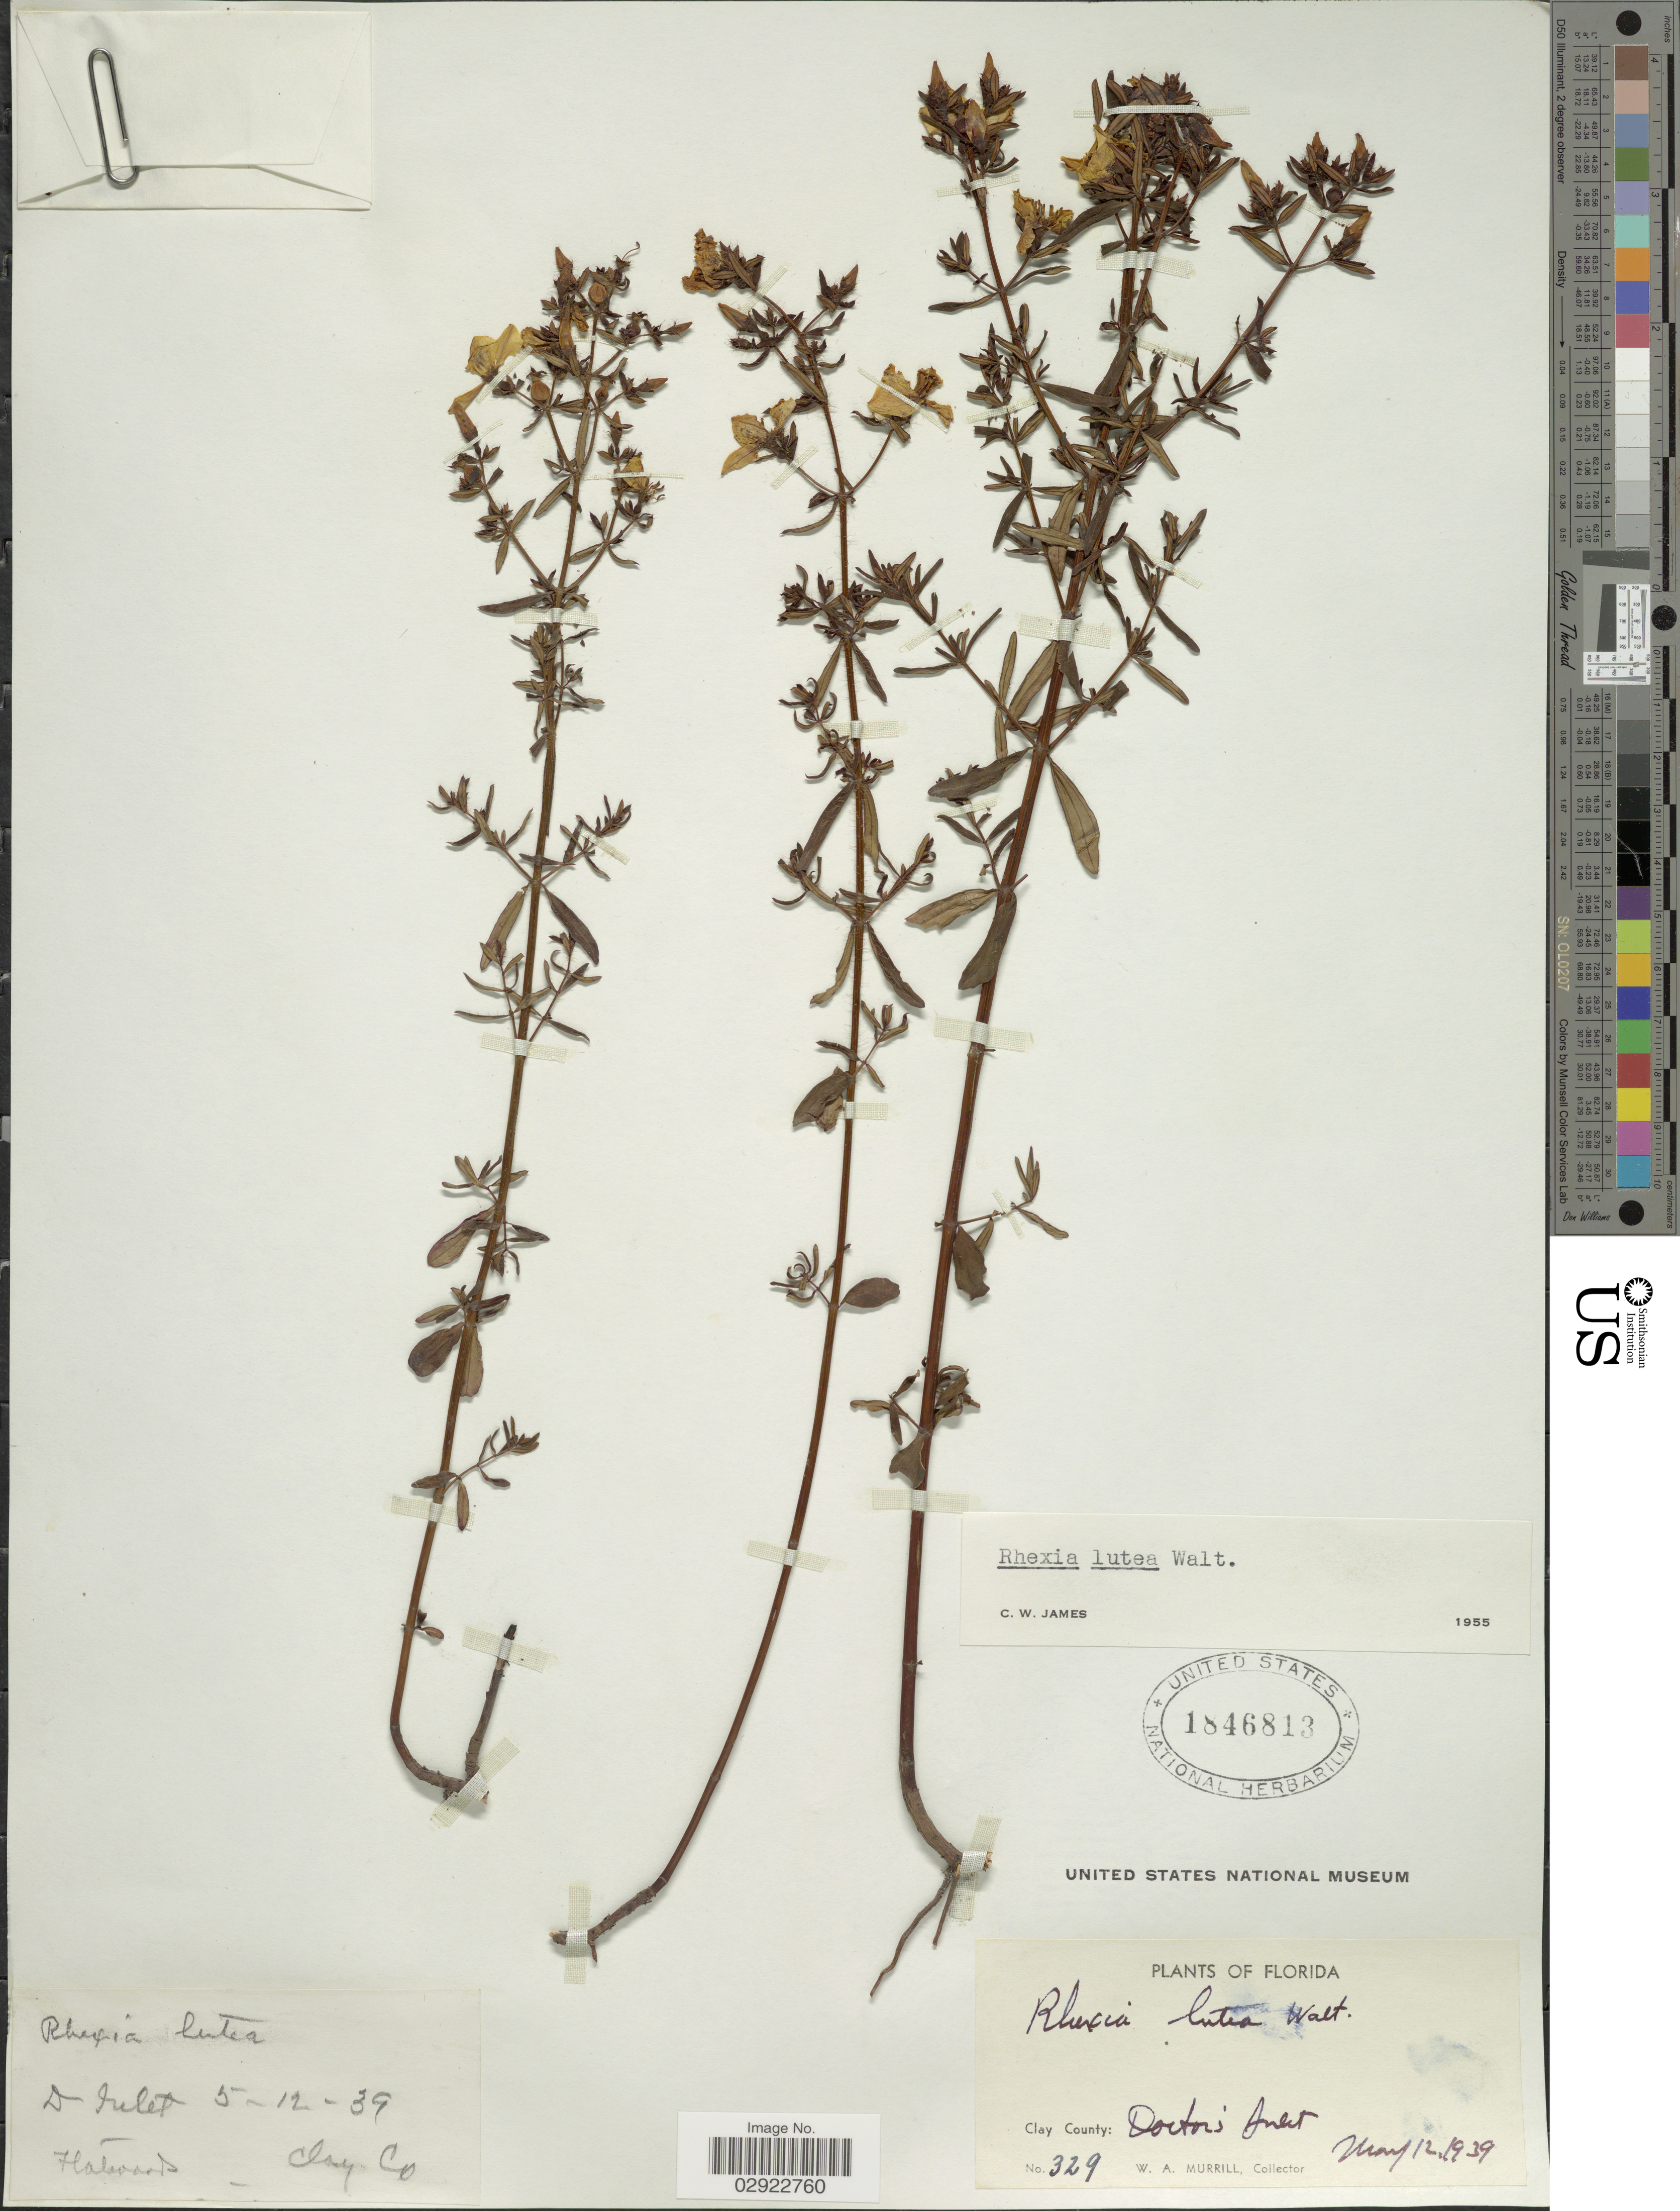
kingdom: Plantae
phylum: Tracheophyta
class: Magnoliopsida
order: Myrtales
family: Melastomataceae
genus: Rhexia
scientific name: Rhexia lutea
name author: Walter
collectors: W. A. Murrill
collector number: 329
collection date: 1939-05-12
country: United States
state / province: Florida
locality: Clay County: Doctor's Inlet. Flatwoods.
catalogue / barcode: US 1846813